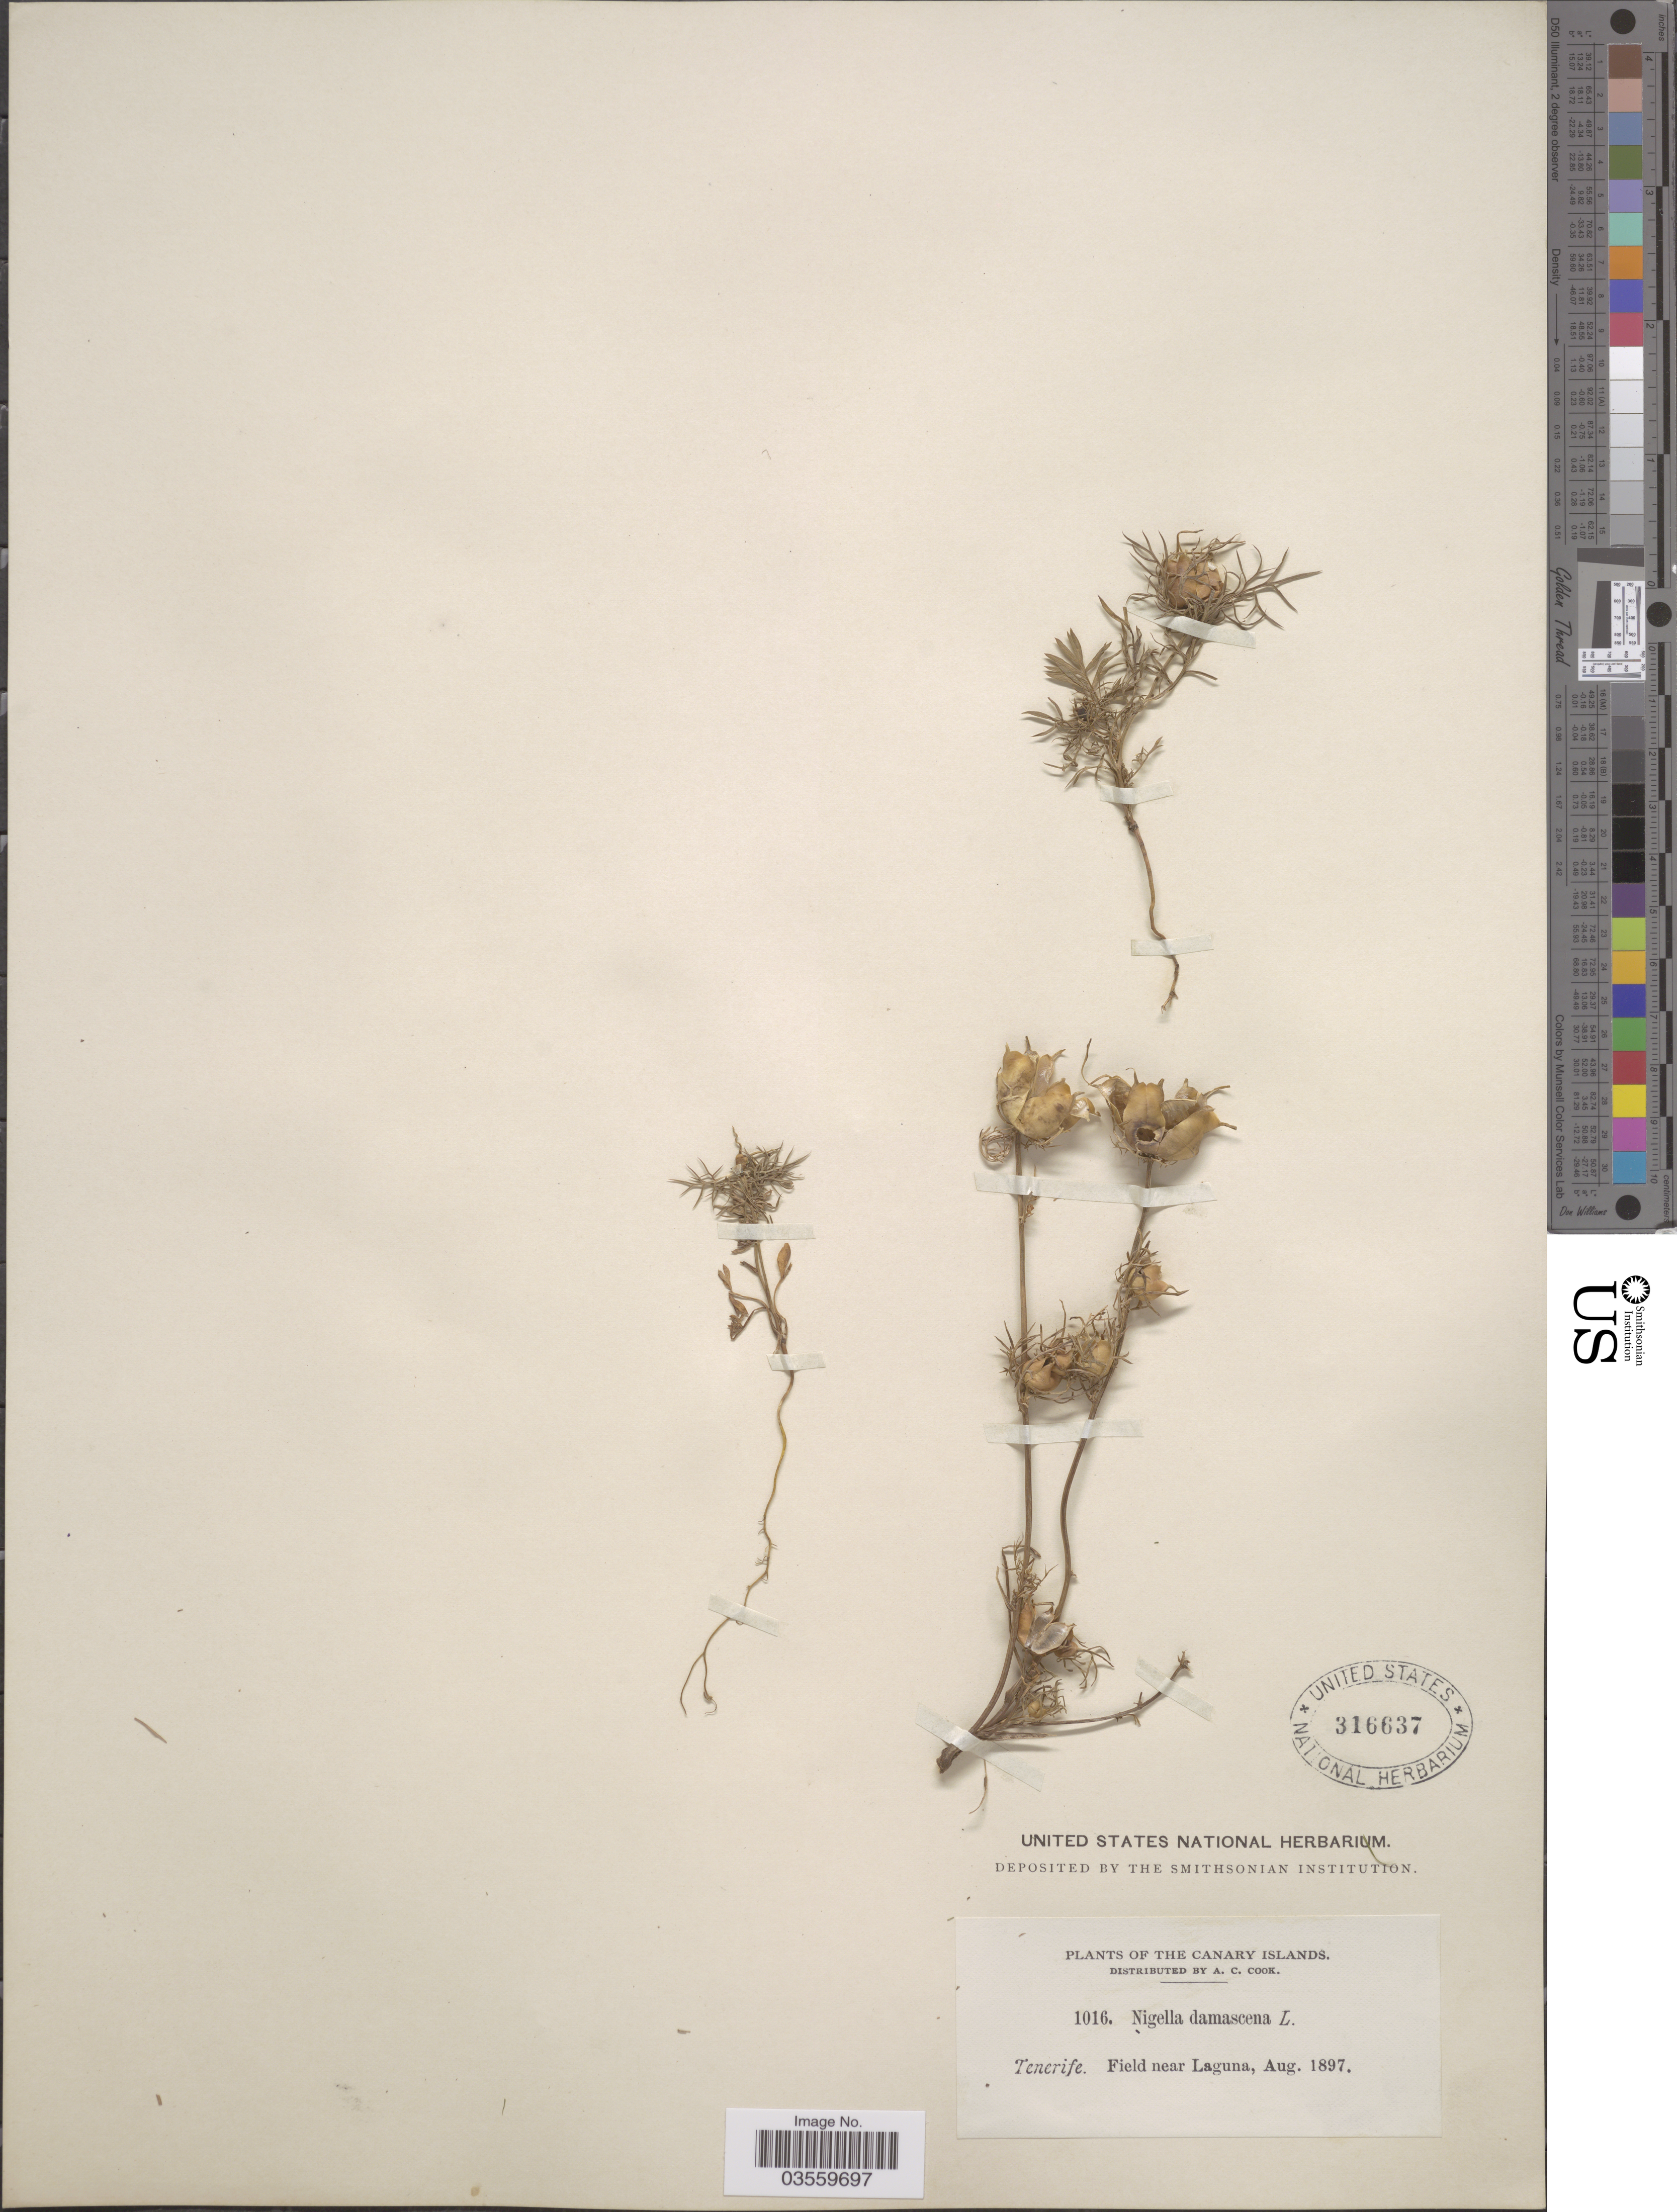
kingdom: Plantae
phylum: Tracheophyta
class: Magnoliopsida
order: Ranunculales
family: Ranunculaceae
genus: Nigella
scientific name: Nigella damascena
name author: L.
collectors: A. Cook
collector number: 1016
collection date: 1897-08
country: Spain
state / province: Canarias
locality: The Canary Islands. Tenerife. Field near Laguna.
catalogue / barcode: US 316637